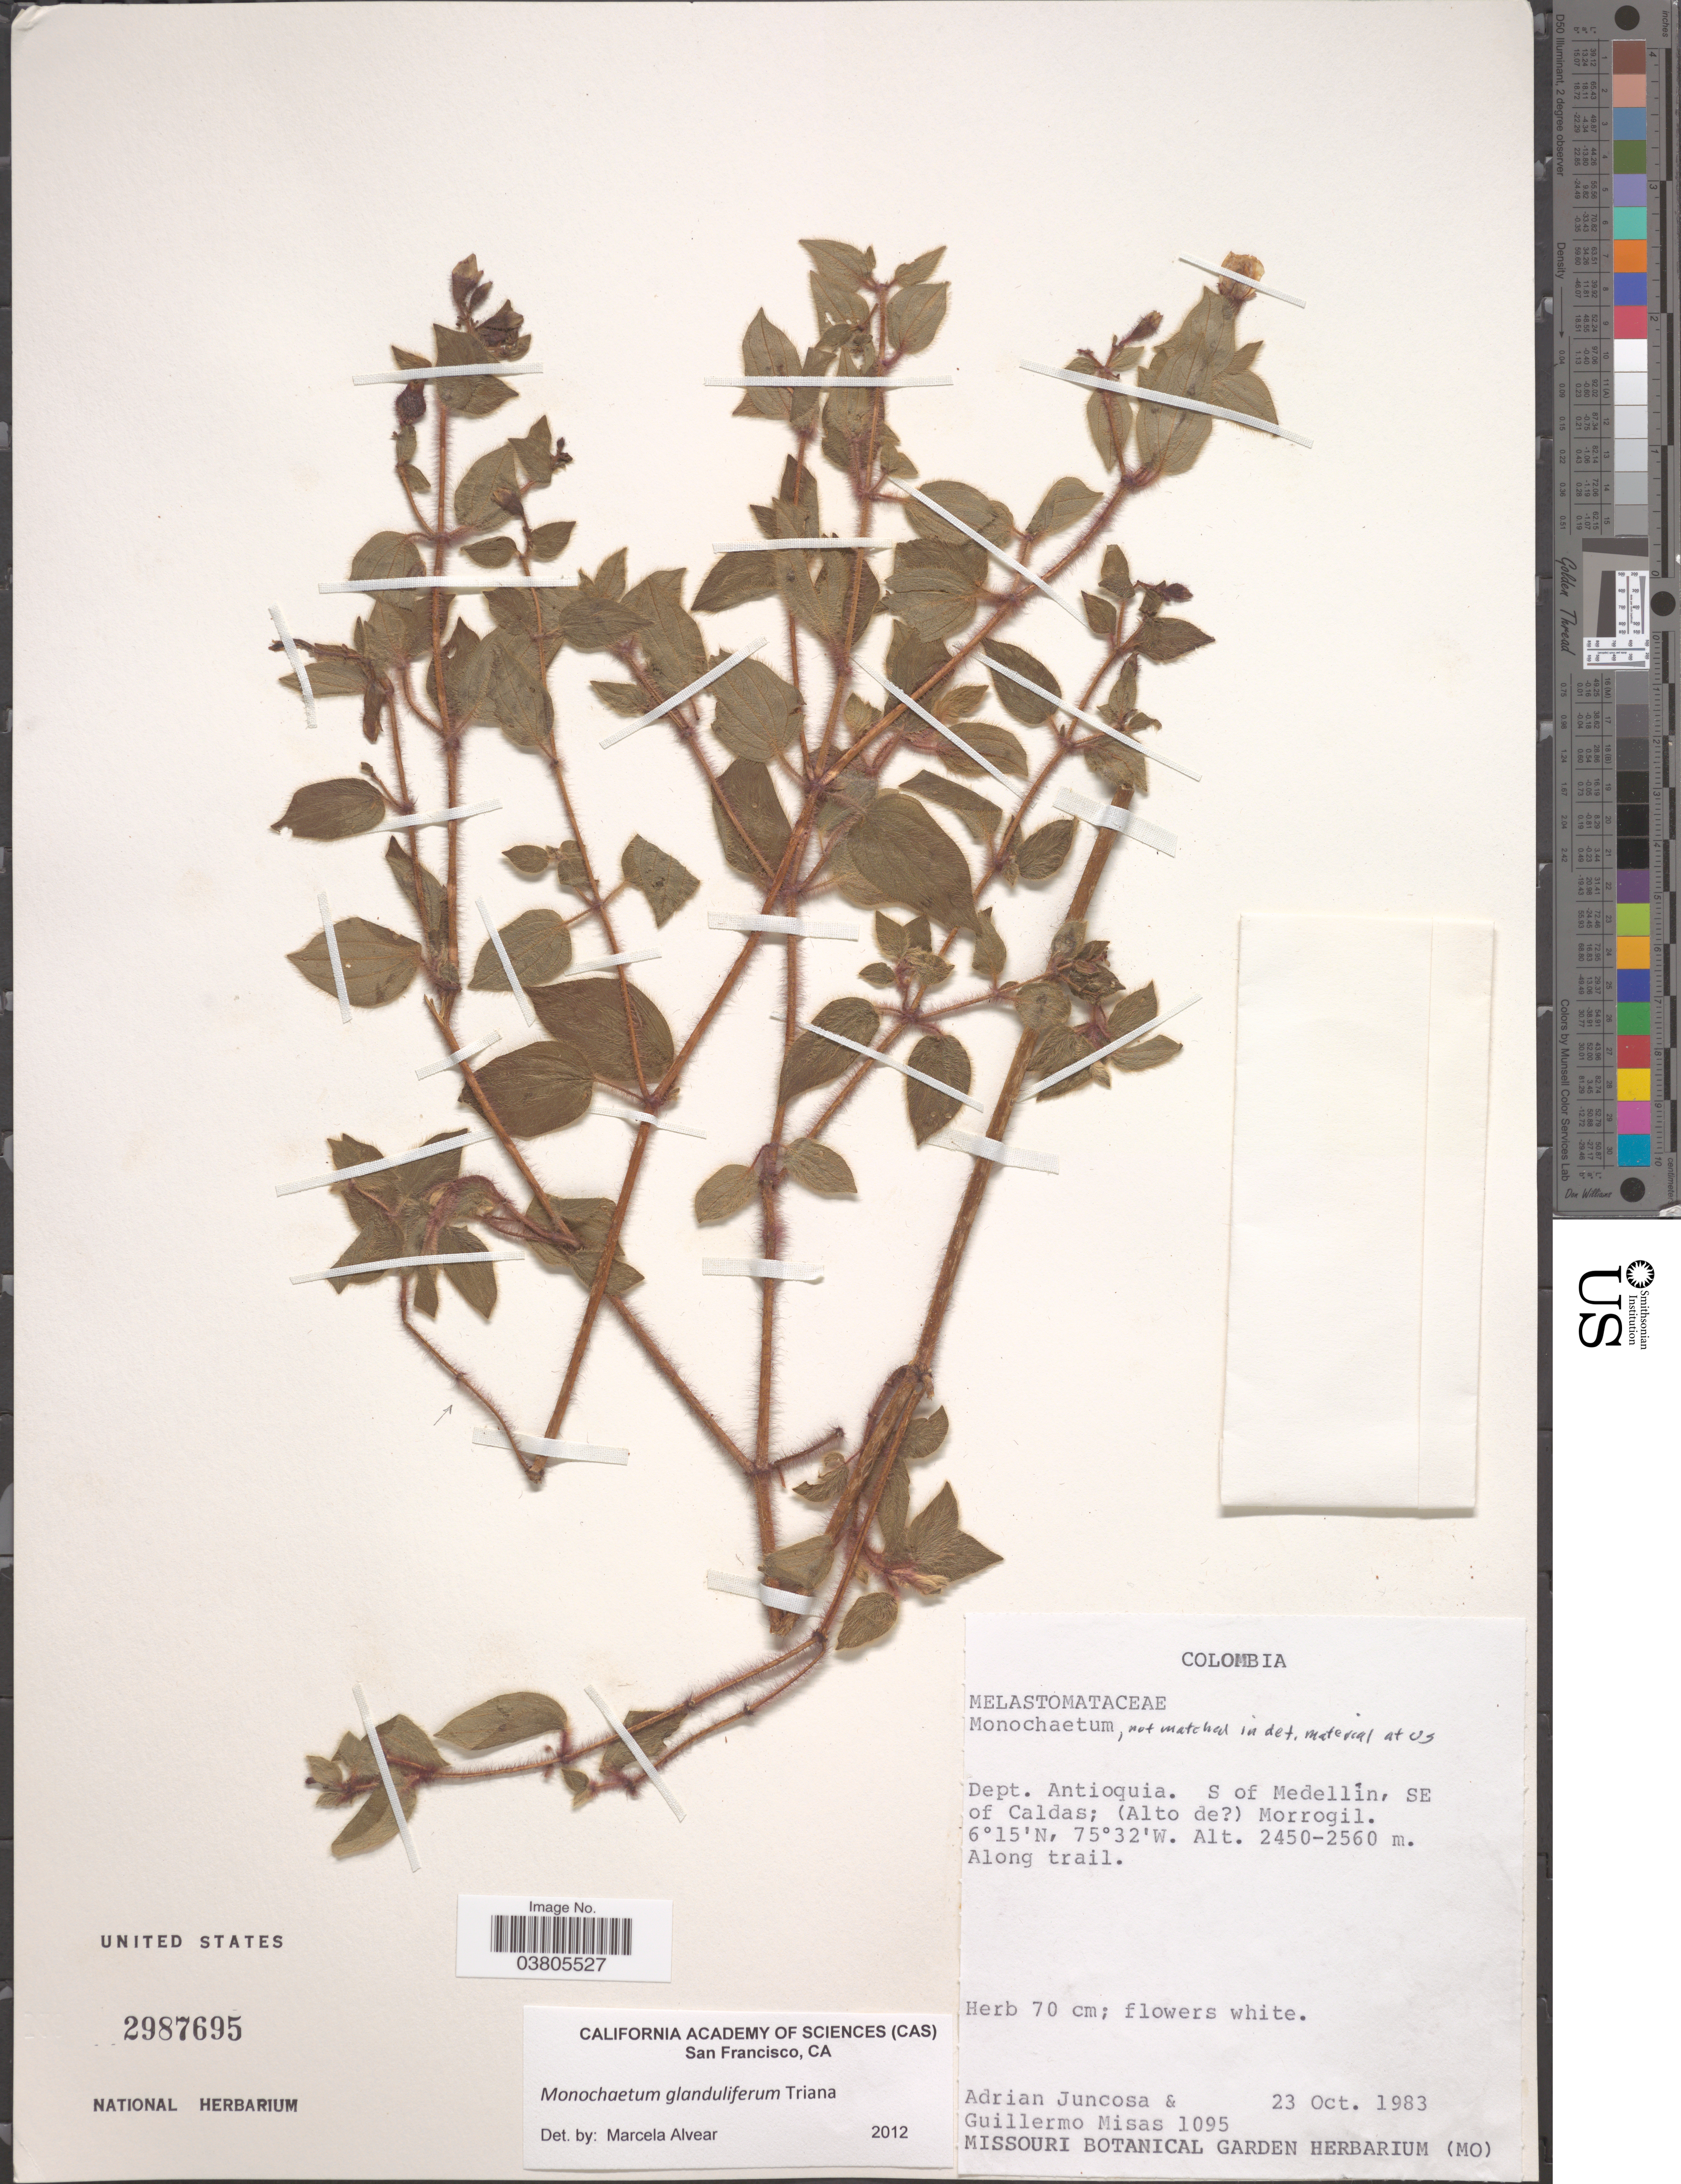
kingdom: Plantae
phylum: Tracheophyta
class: Magnoliopsida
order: Myrtales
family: Melastomataceae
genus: Monochaetum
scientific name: Monochaetum glanduliferum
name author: Triana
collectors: A. Juncosa & G. Misas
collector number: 1095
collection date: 1983-10-23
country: Colombia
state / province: Antioquia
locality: Dept. Antioquia. S of Medellin, SE of Caldas; (Alto de [unsure placement]) Morrogil.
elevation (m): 2450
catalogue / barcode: US 2987695